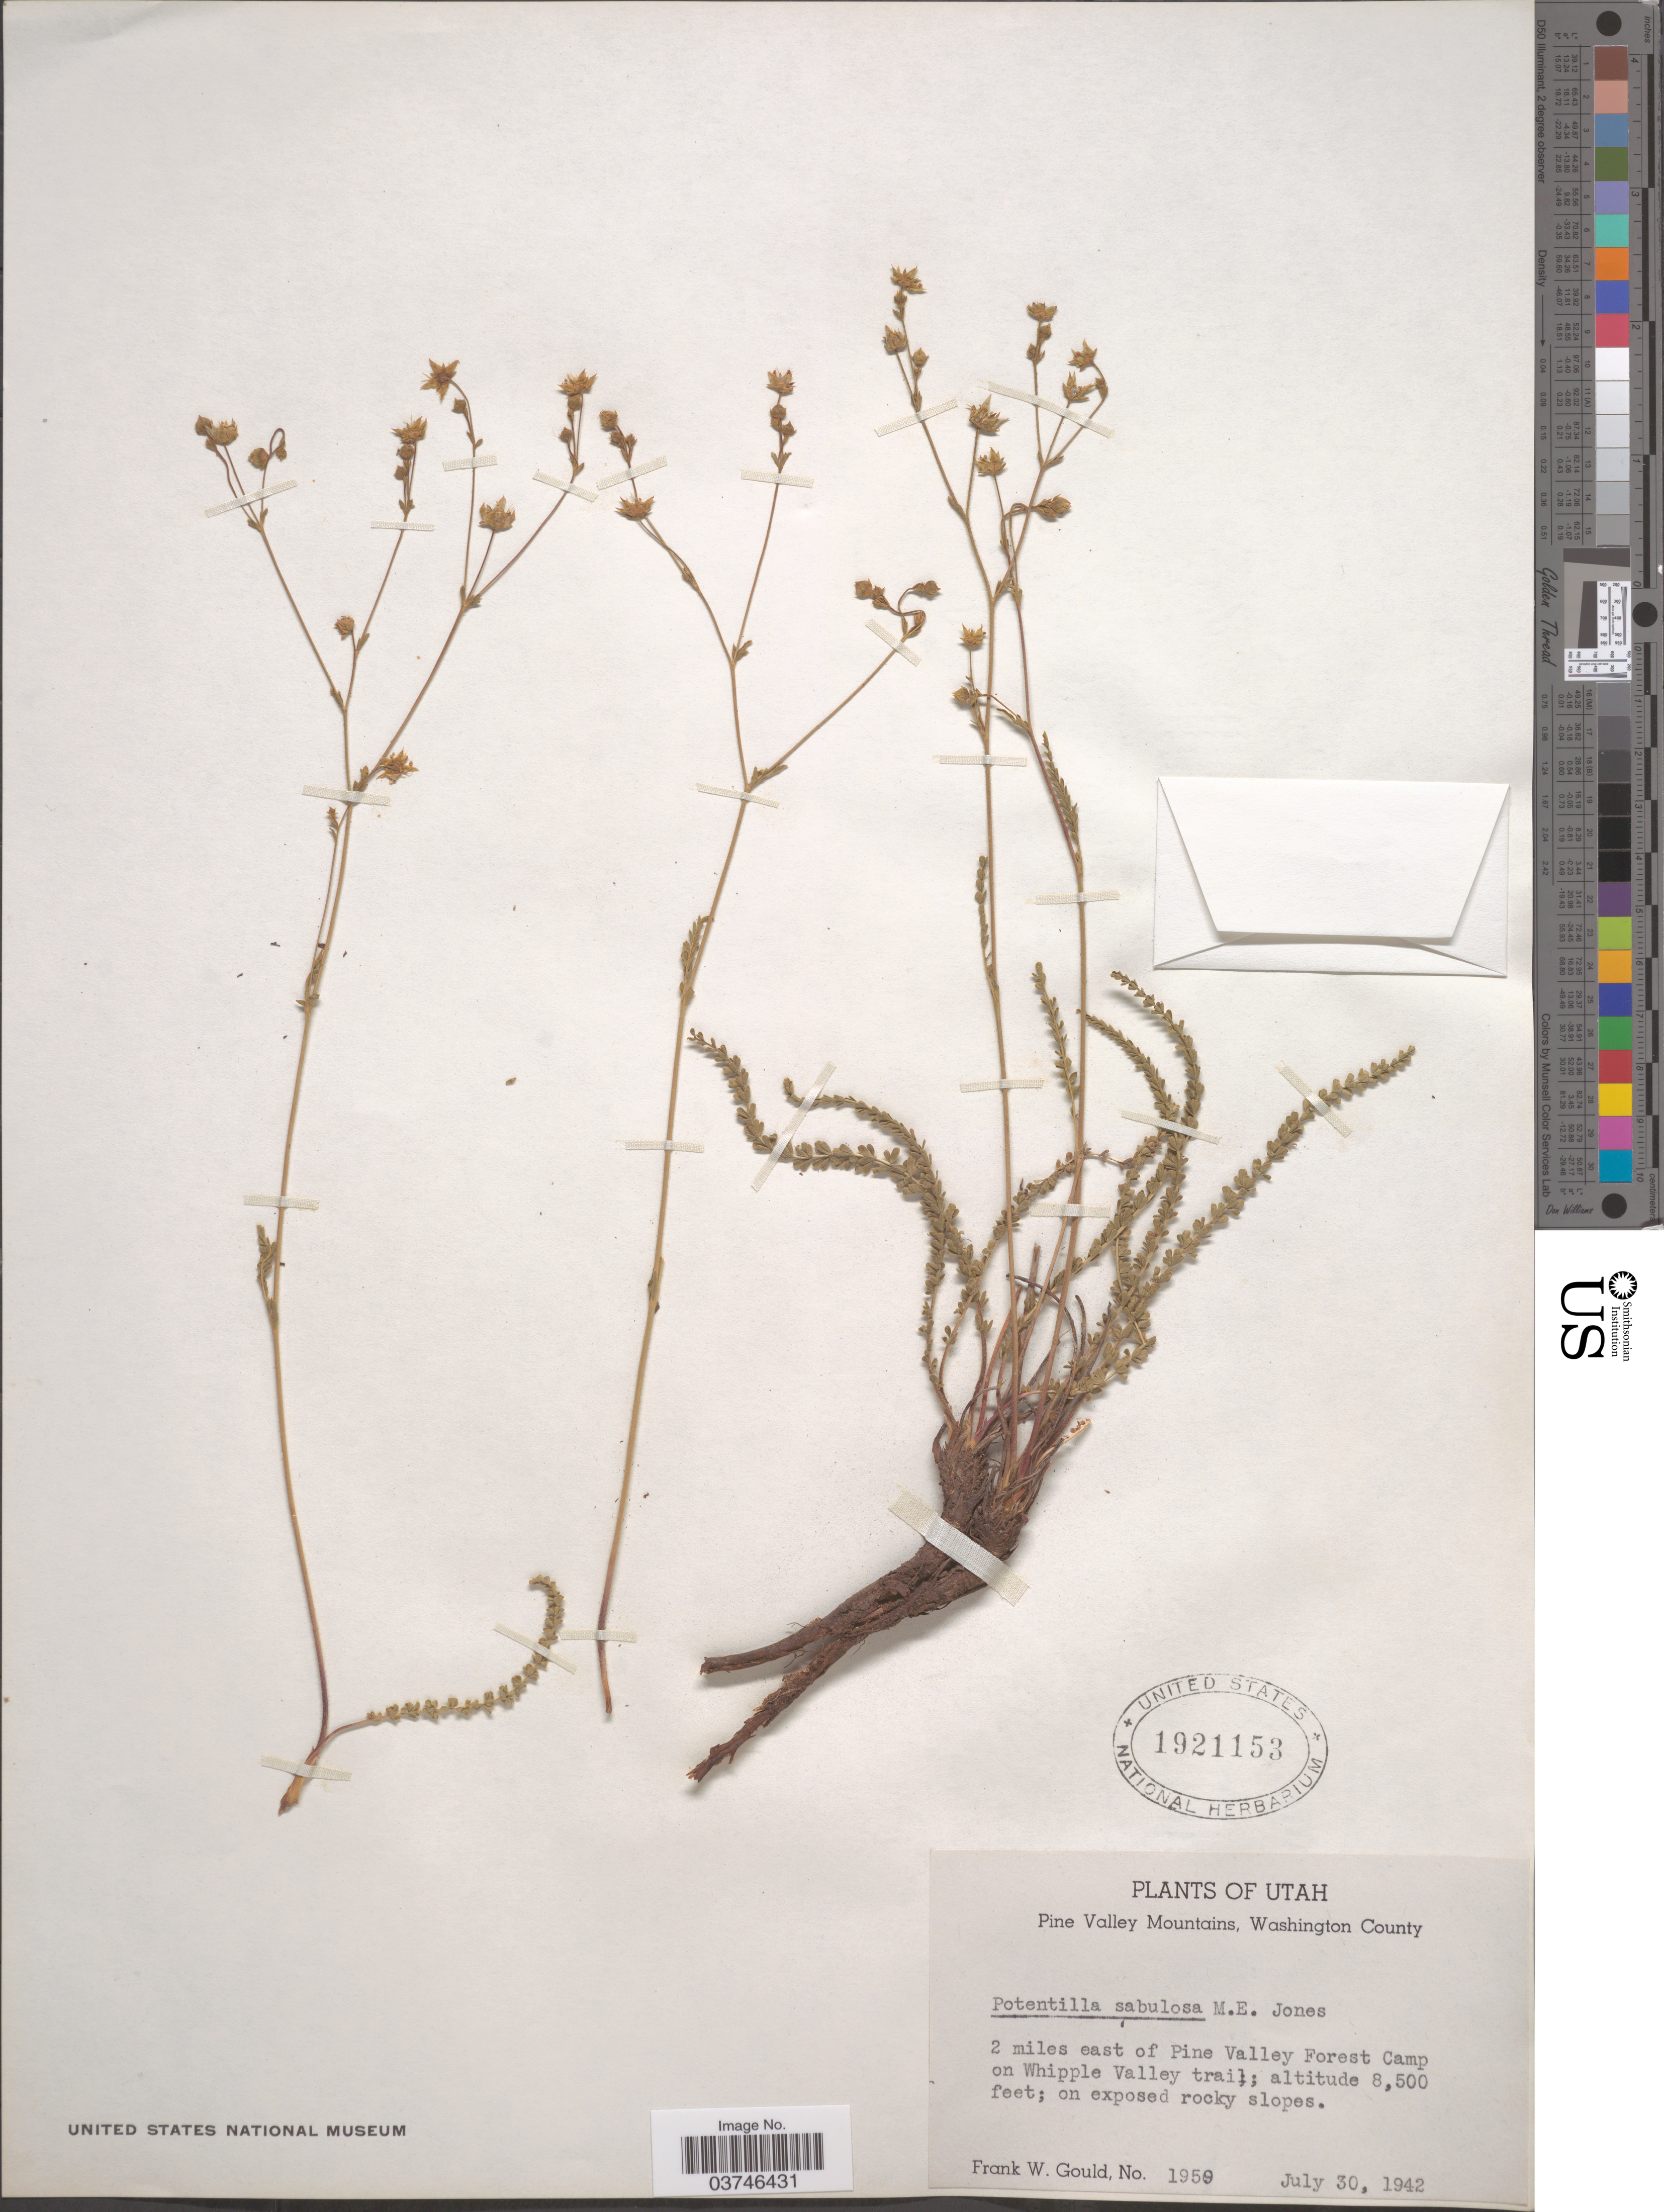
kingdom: Plantae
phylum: Tracheophyta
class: Magnoliopsida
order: Rosales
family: Rosaceae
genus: Potentilla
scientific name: Potentilla sabulosa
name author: M.E. Jones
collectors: F. W. Gould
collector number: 1959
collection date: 1942-07-30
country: United States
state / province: Utah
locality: Pine Valley Mountains, Washington County. 2 miles east of Pine Valley Forest Camp on Whipple Valley trail.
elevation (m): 2591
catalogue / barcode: US 1921153